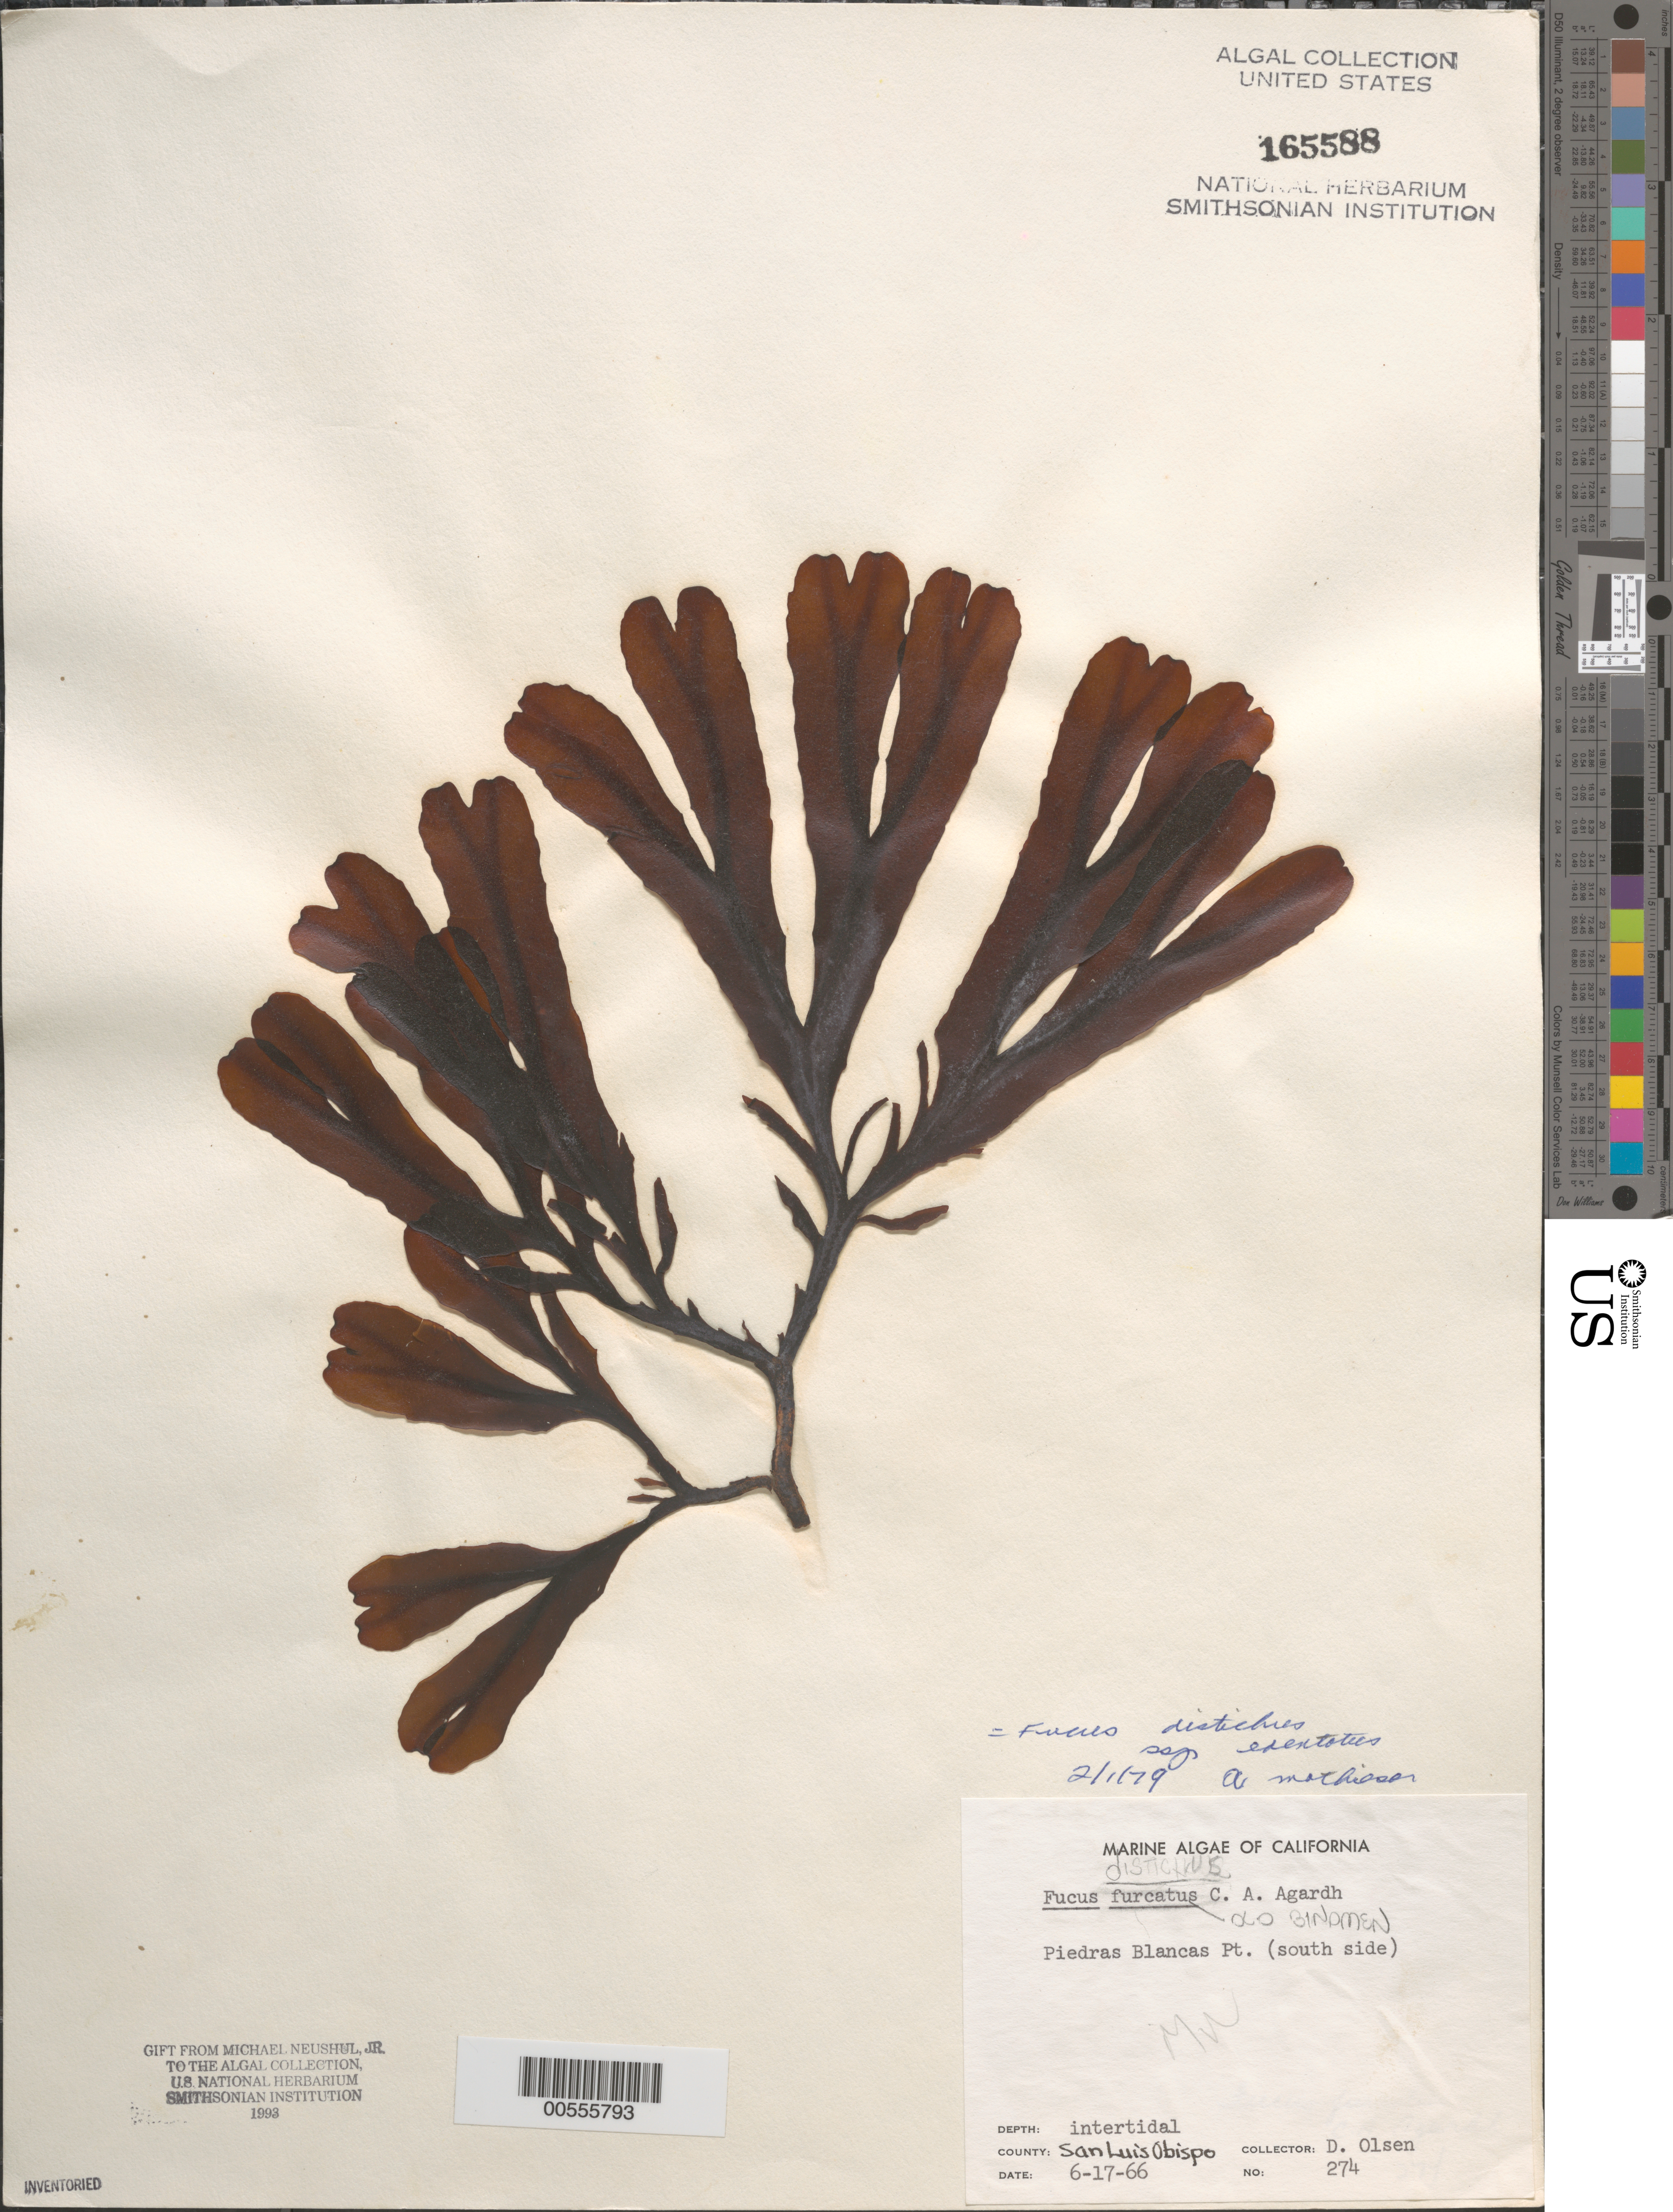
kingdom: Chromista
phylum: Ochrophyta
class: Phaeophyceae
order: Fucales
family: Fucaceae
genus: Fucus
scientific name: Fucus distichus subsp. edentatus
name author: (Bach. Pyl.) H.T. Powell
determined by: Mathieson, A. C.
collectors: D. Olsen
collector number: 274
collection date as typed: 17 Jun 1966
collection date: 1966-06-17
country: United States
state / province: California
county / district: San Luis Obispo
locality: Piedras Blancas Point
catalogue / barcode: US 165588